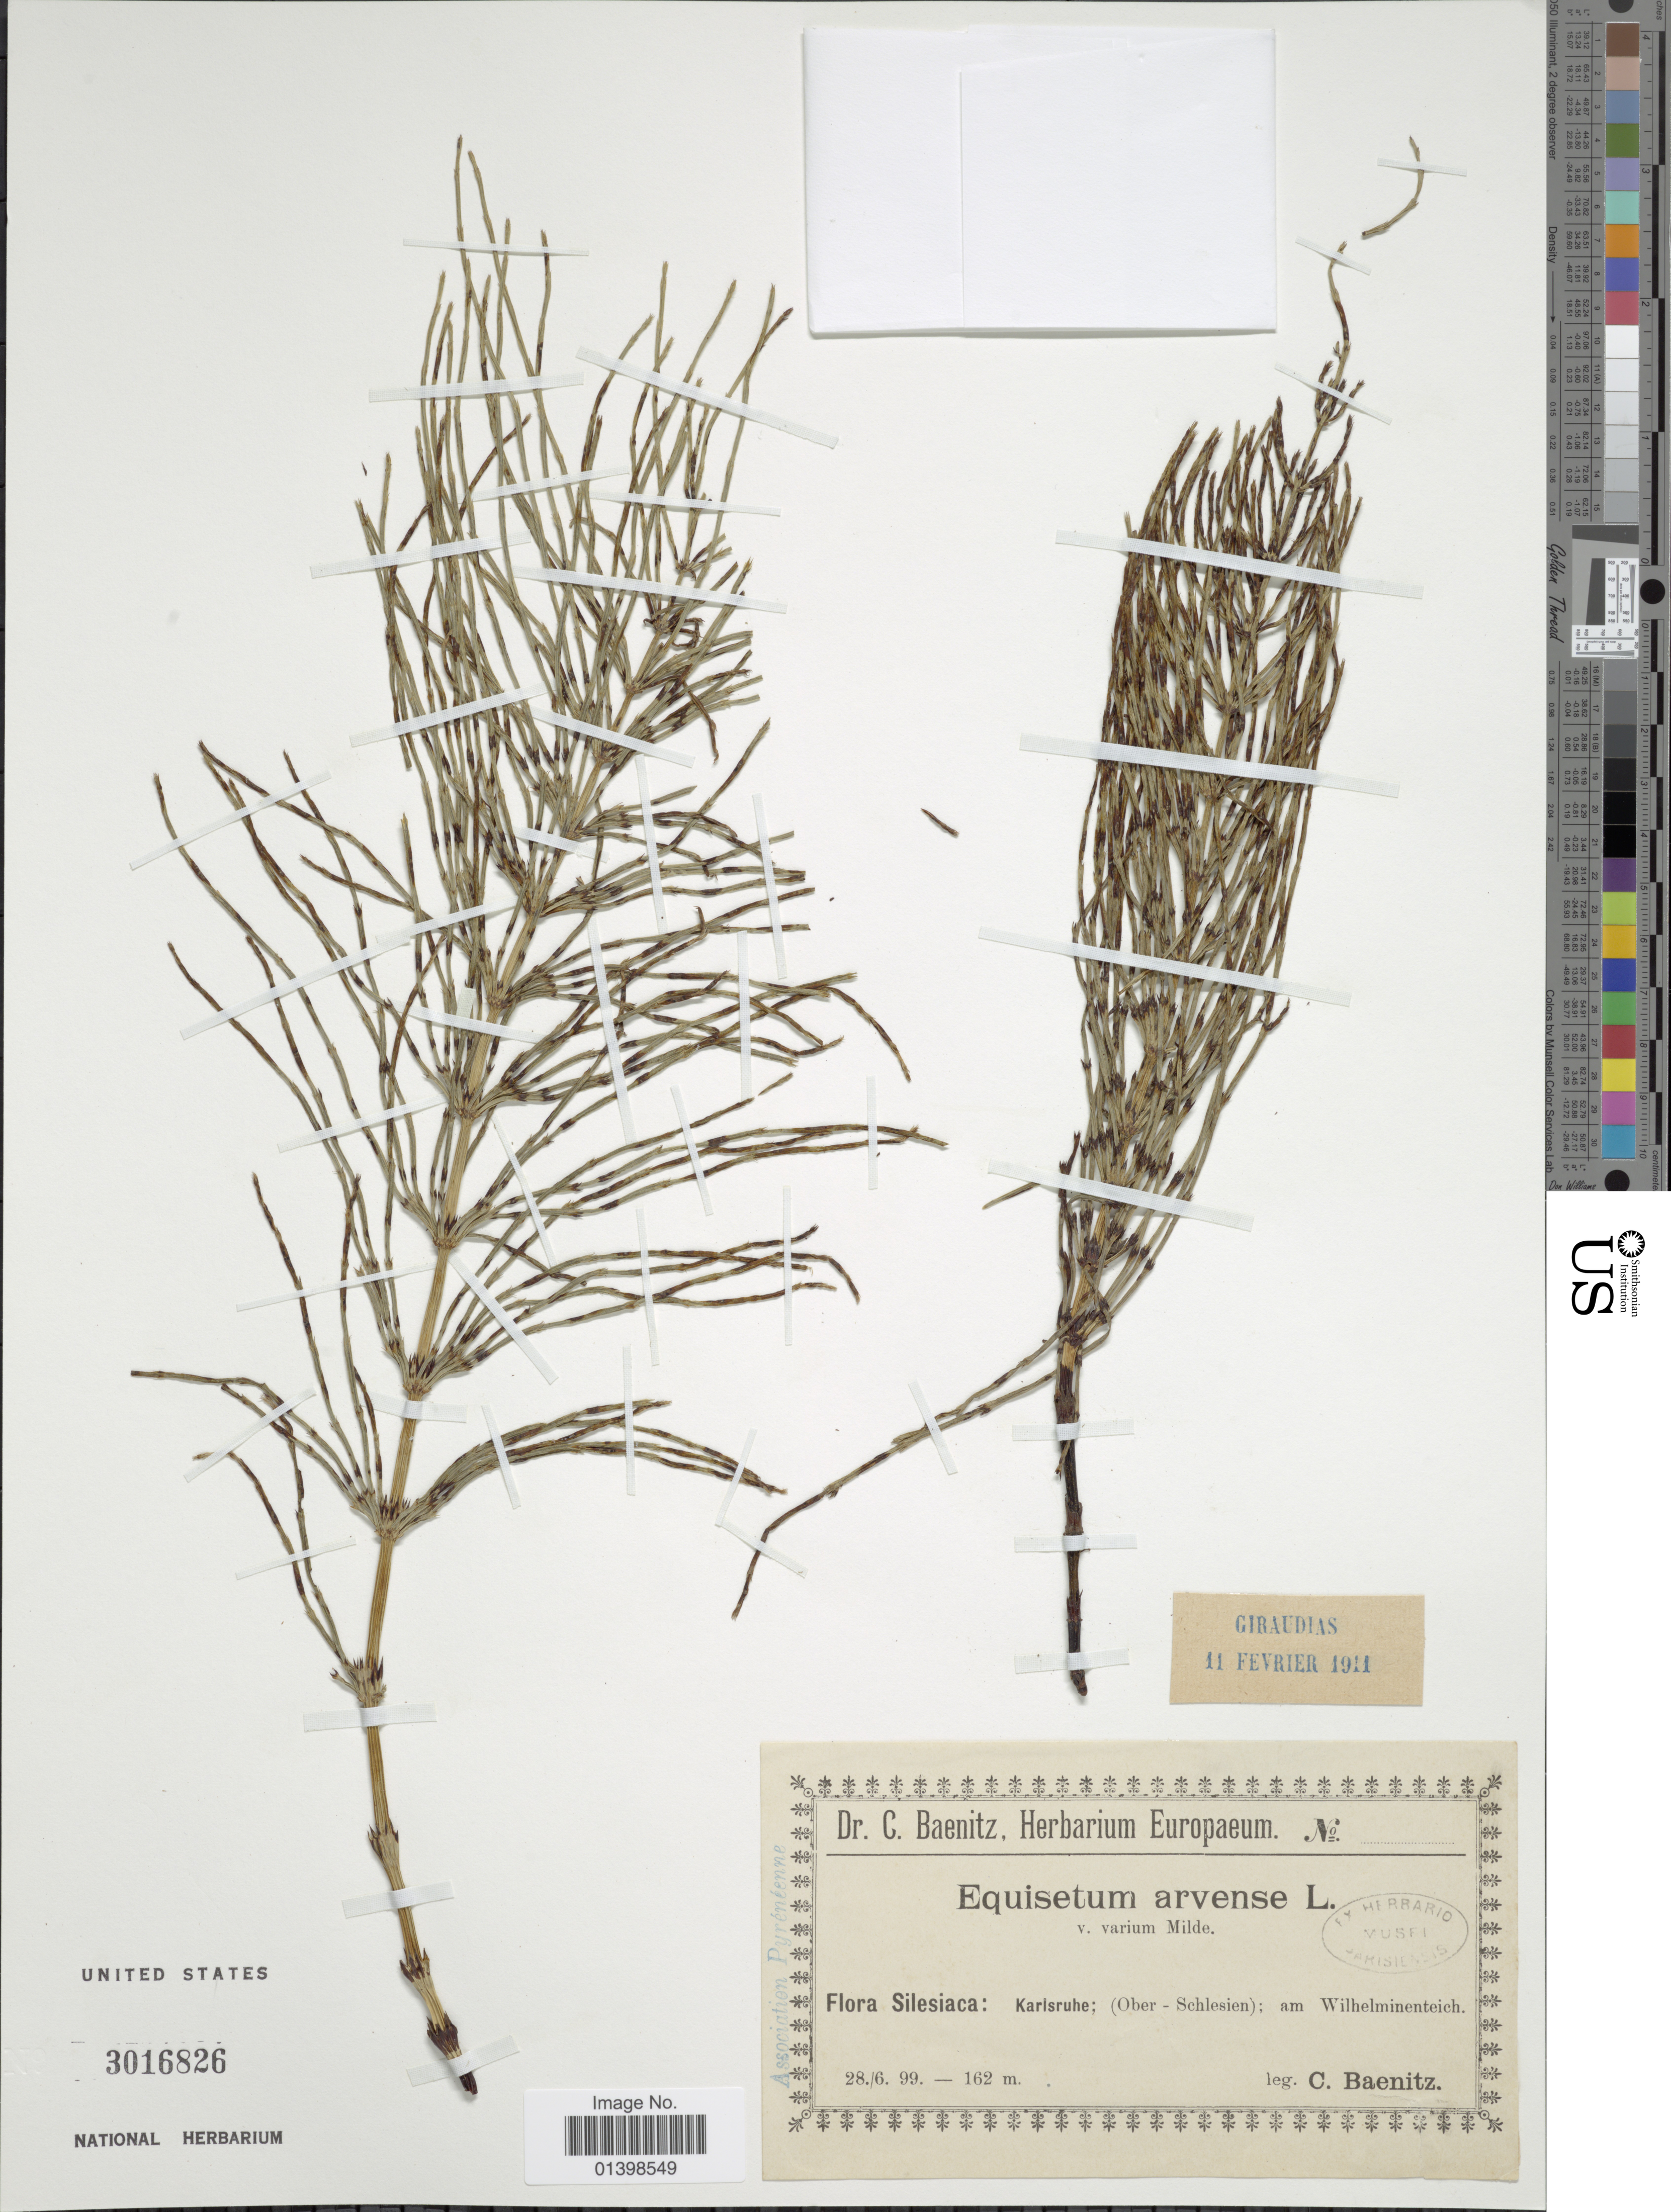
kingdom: Plantae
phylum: Tracheophyta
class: Polypodiopsida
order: Equisetales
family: Equisetaceae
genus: Equisetum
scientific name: Equisetum arvense f. varium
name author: Klinge ex Fernald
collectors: C. G. Baenitz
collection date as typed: Transcribed d/m/y: 28/6/99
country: Germany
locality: Silesiaca: Karlsruhe; (ober - Schlesien): am Wilhelminenteich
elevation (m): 162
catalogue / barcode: US 3016826